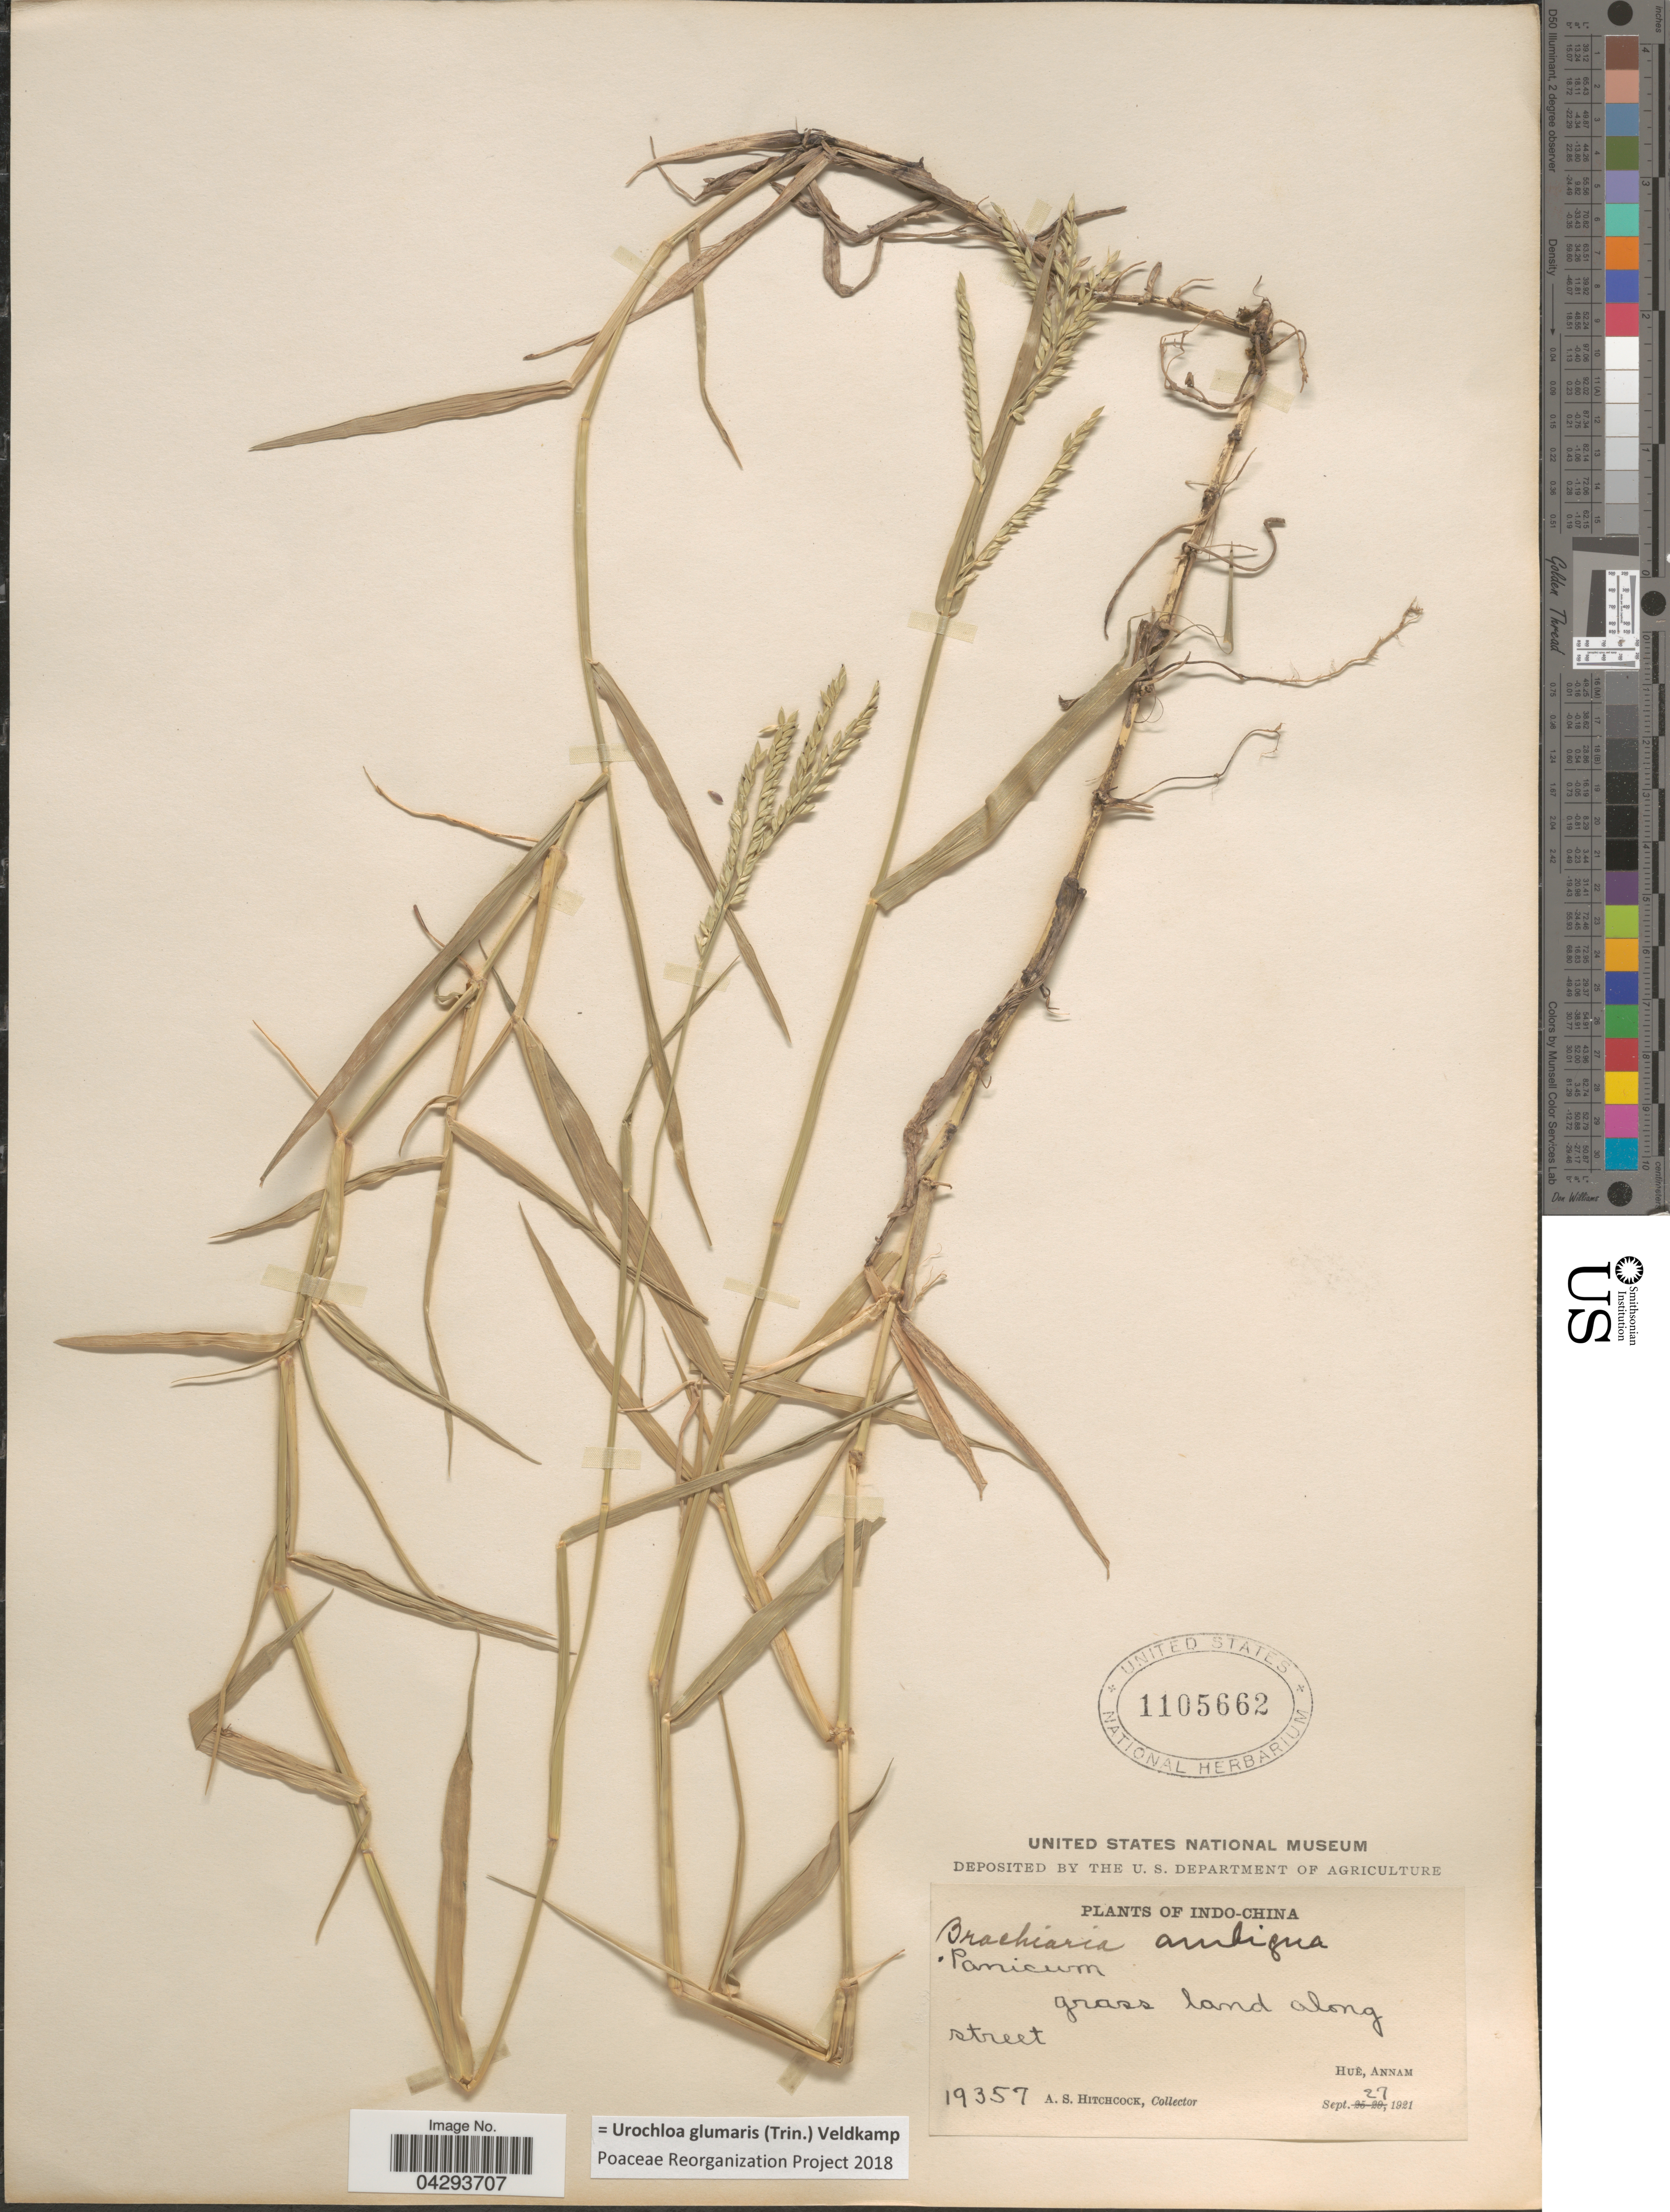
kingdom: Plantae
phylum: Tracheophyta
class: Liliopsida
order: Poales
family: Poaceae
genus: Urochloa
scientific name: Urochloa glumaris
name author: (Trin.) Veldkamp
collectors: A. S. Hitchcock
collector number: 19357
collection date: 1921-09-27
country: Vietnam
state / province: Thua Thien-Hue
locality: Huê, Annam.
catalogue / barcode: US 1105662